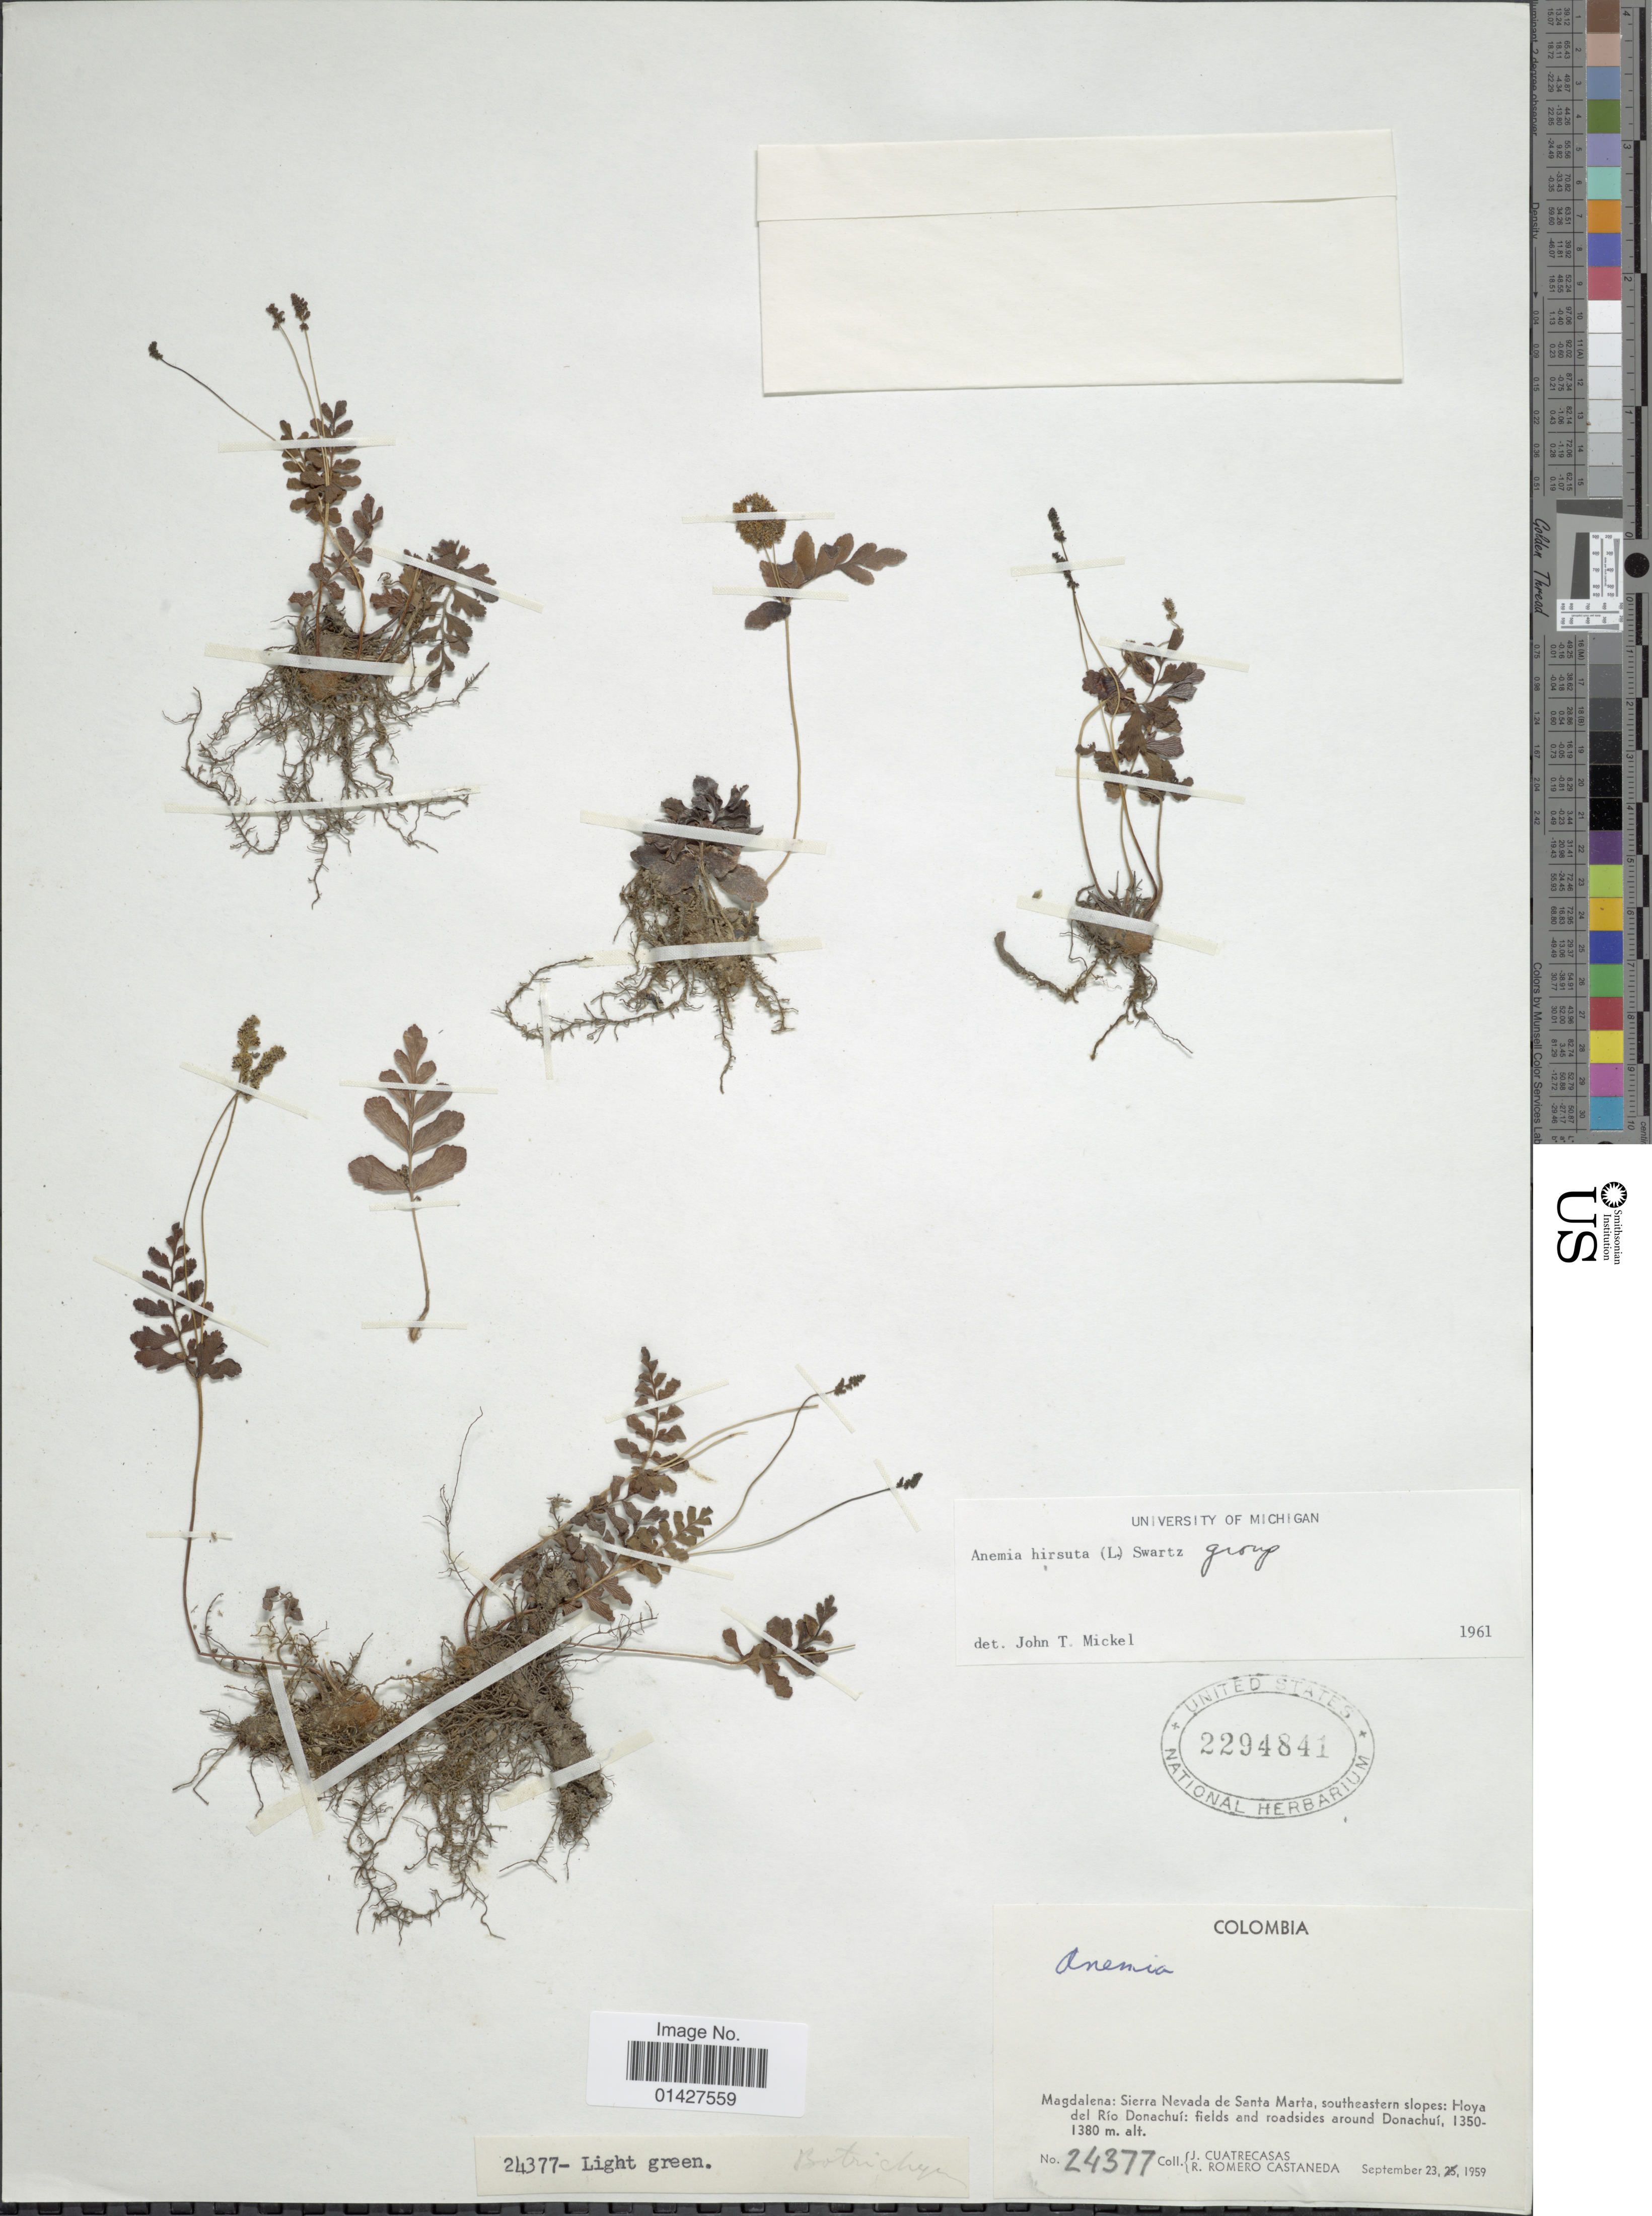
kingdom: Plantae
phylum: Tracheophyta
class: Polypodiopsida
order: Schizaeales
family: Anemiaceae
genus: Anemia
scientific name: Anemia hirsuta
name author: (L.) Sw.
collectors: J. Cuatrecasas & R. Romero Castañeda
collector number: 24377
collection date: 1959-09-23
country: Colombia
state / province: Magdalena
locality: Sierra Nevada de Santa Marta, southeastern slopes; Hoya del Río Donachuí; fields and roadsides around Donachuí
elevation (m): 1350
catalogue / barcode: US 2294841